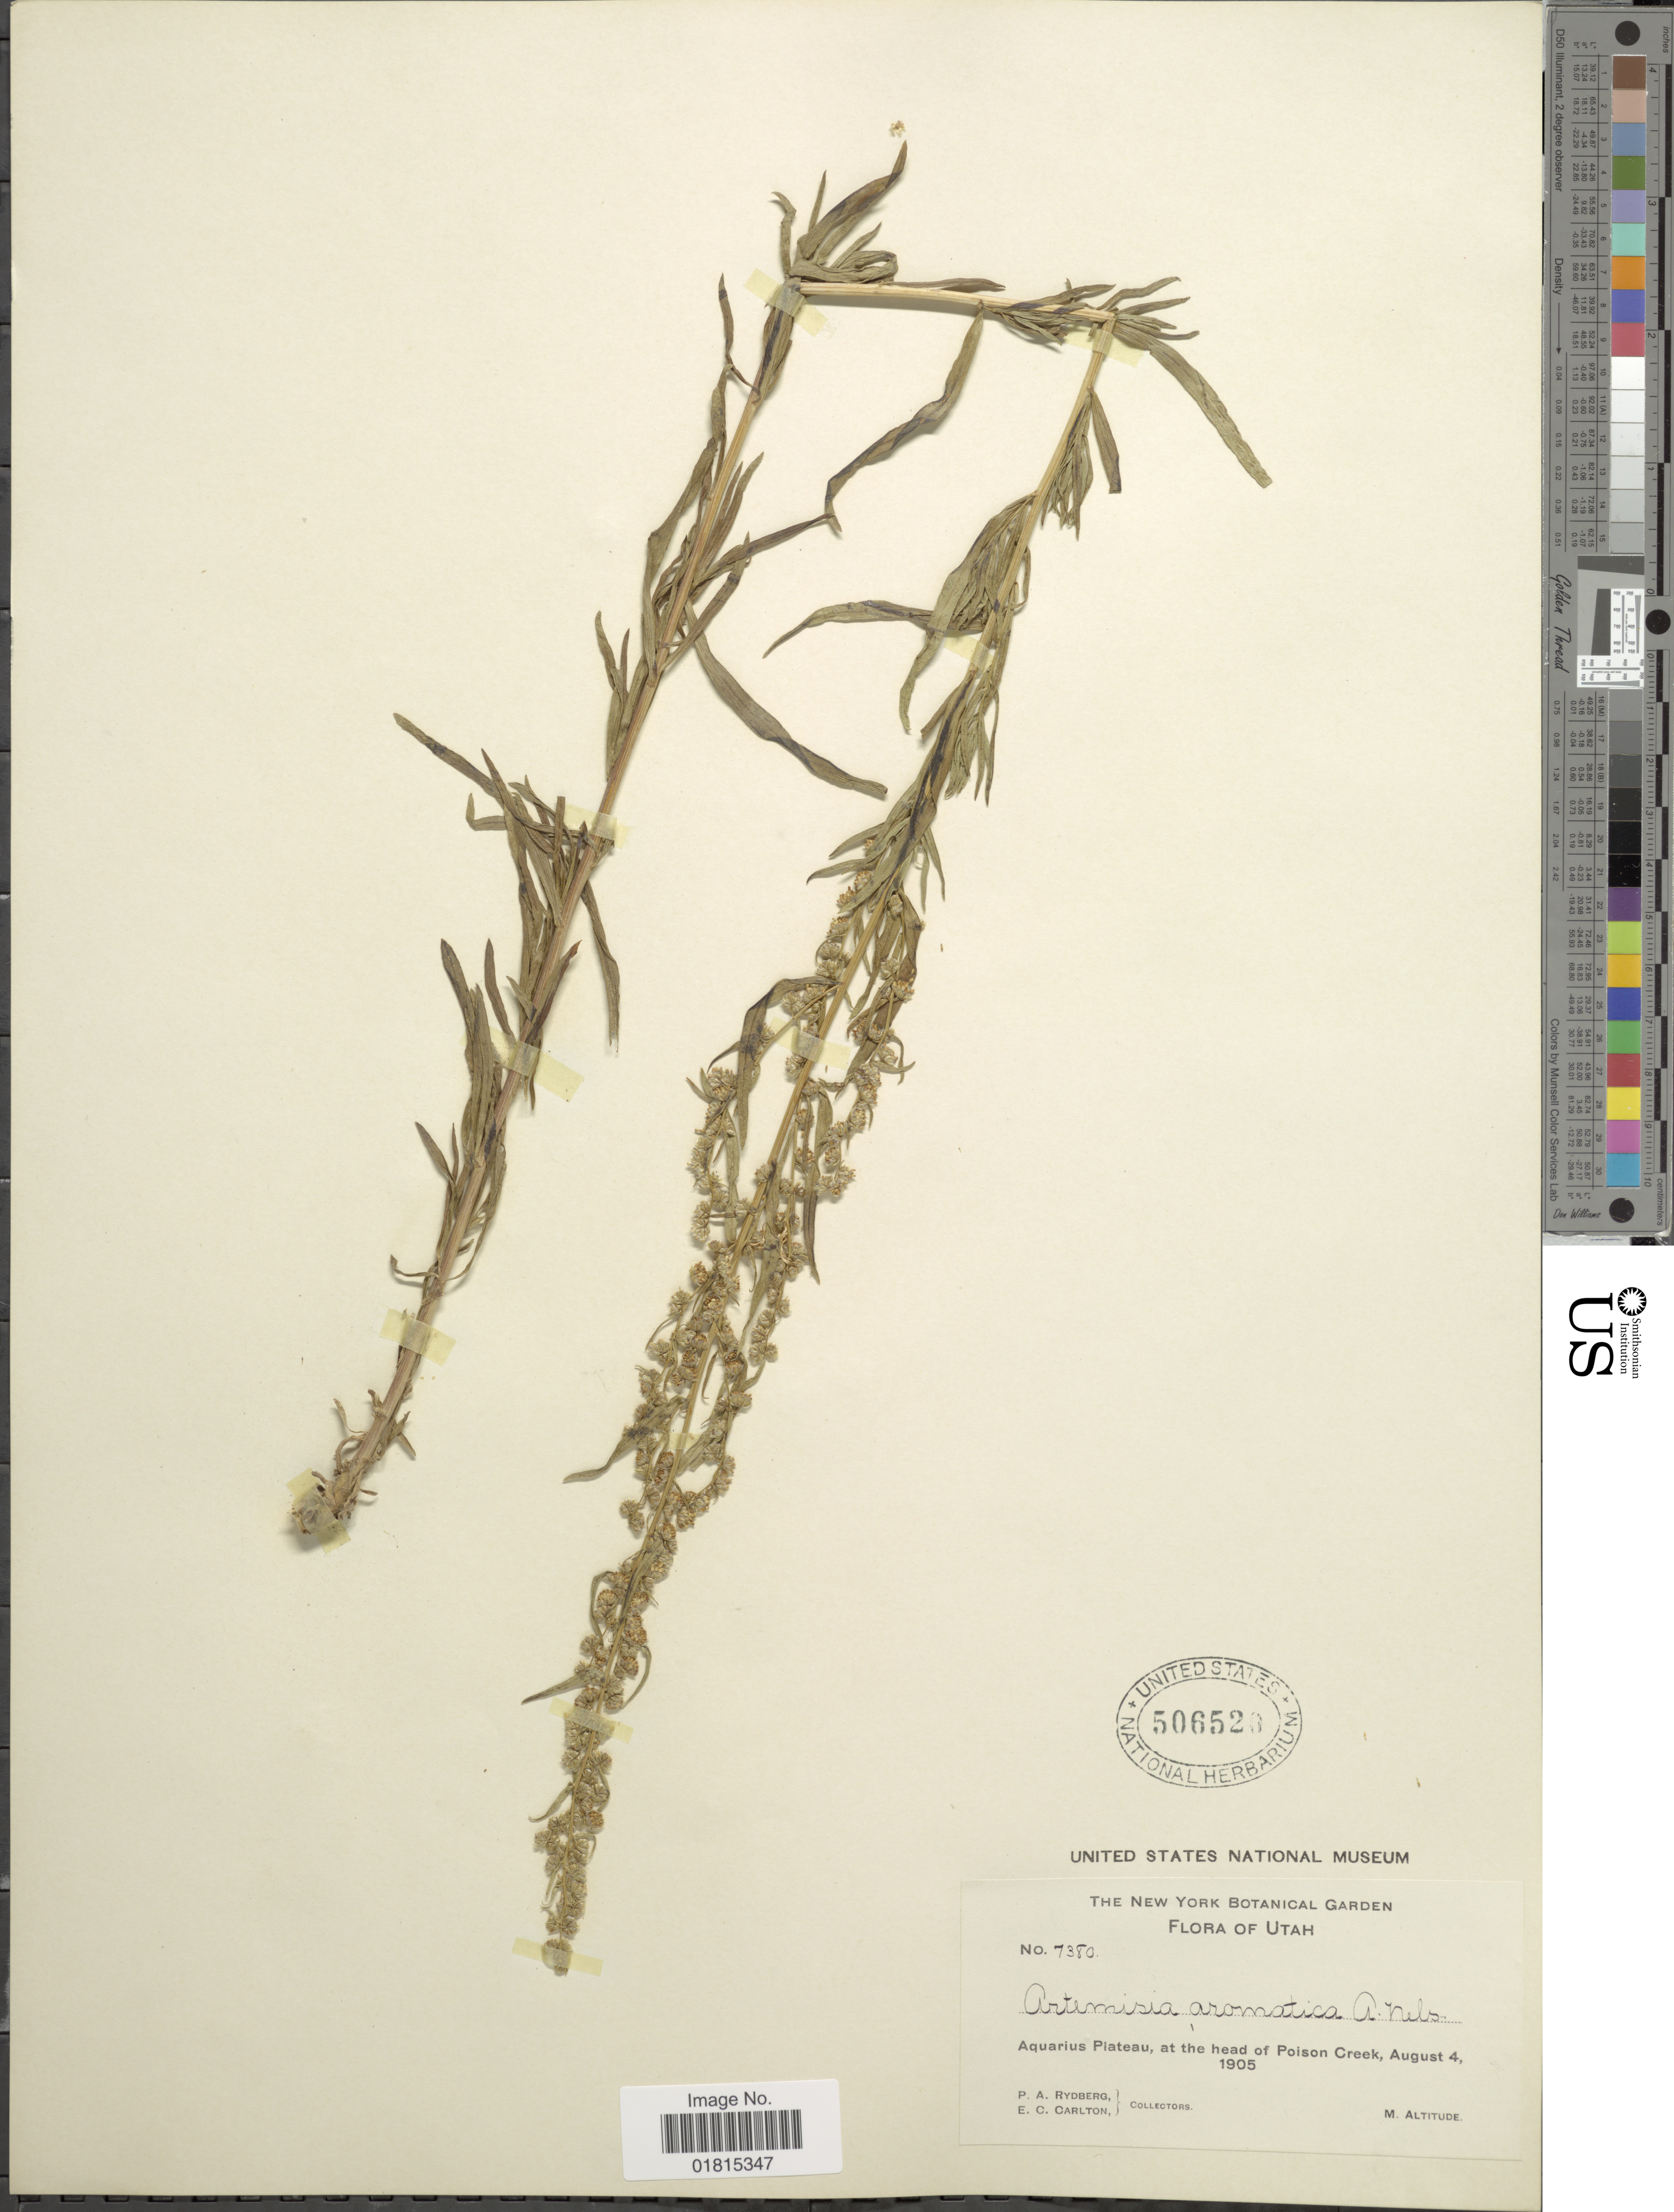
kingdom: Plantae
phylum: Tracheophyta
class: Magnoliopsida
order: Asterales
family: Asteraceae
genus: Artemisia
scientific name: Artemisia dracunculoides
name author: Pursh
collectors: P. A. Rydberg & E. Carlton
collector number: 7380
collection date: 1905-08-04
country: United States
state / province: Utah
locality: Aquarius Plateau, at the head of Poson Creek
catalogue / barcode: US 506520